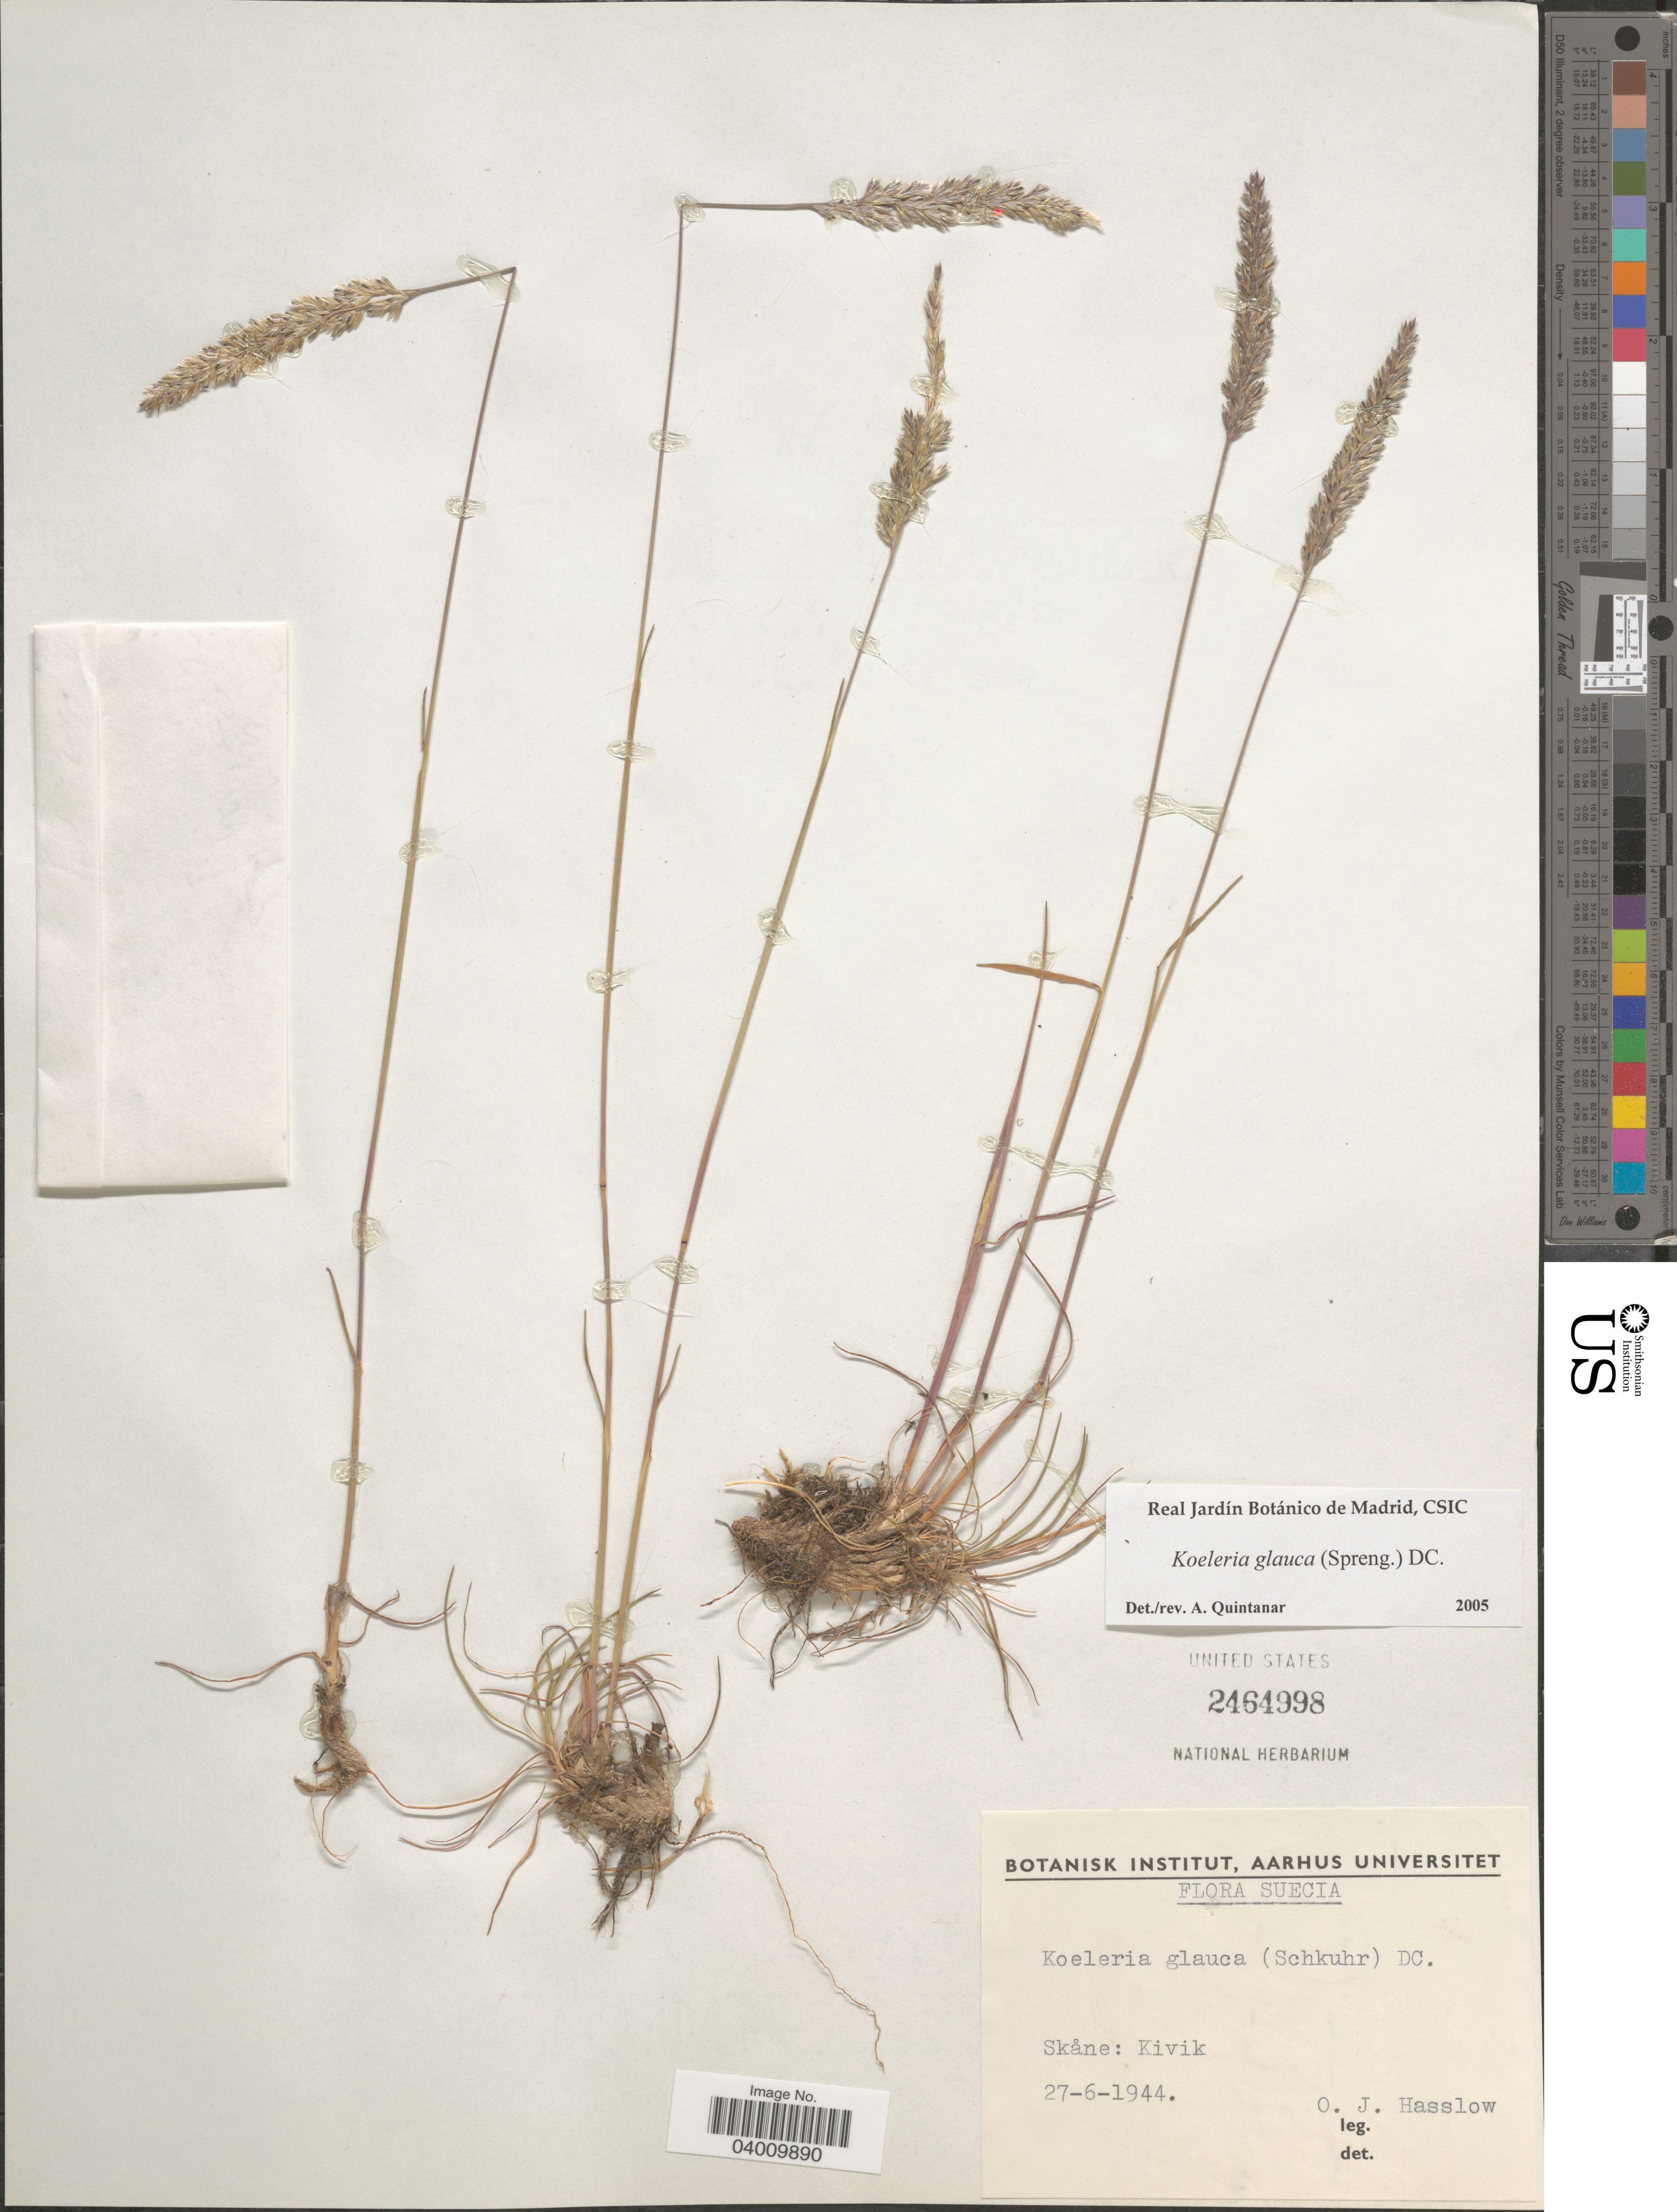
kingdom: Plantae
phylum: Tracheophyta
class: Liliopsida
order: Poales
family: Poaceae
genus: Koeleria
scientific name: Koeleria glauca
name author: (Spreng.) DC.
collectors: O. Hasslow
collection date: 1944-06-27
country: Sweden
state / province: Skåne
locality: Suecia. Kivik.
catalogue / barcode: US 2464998